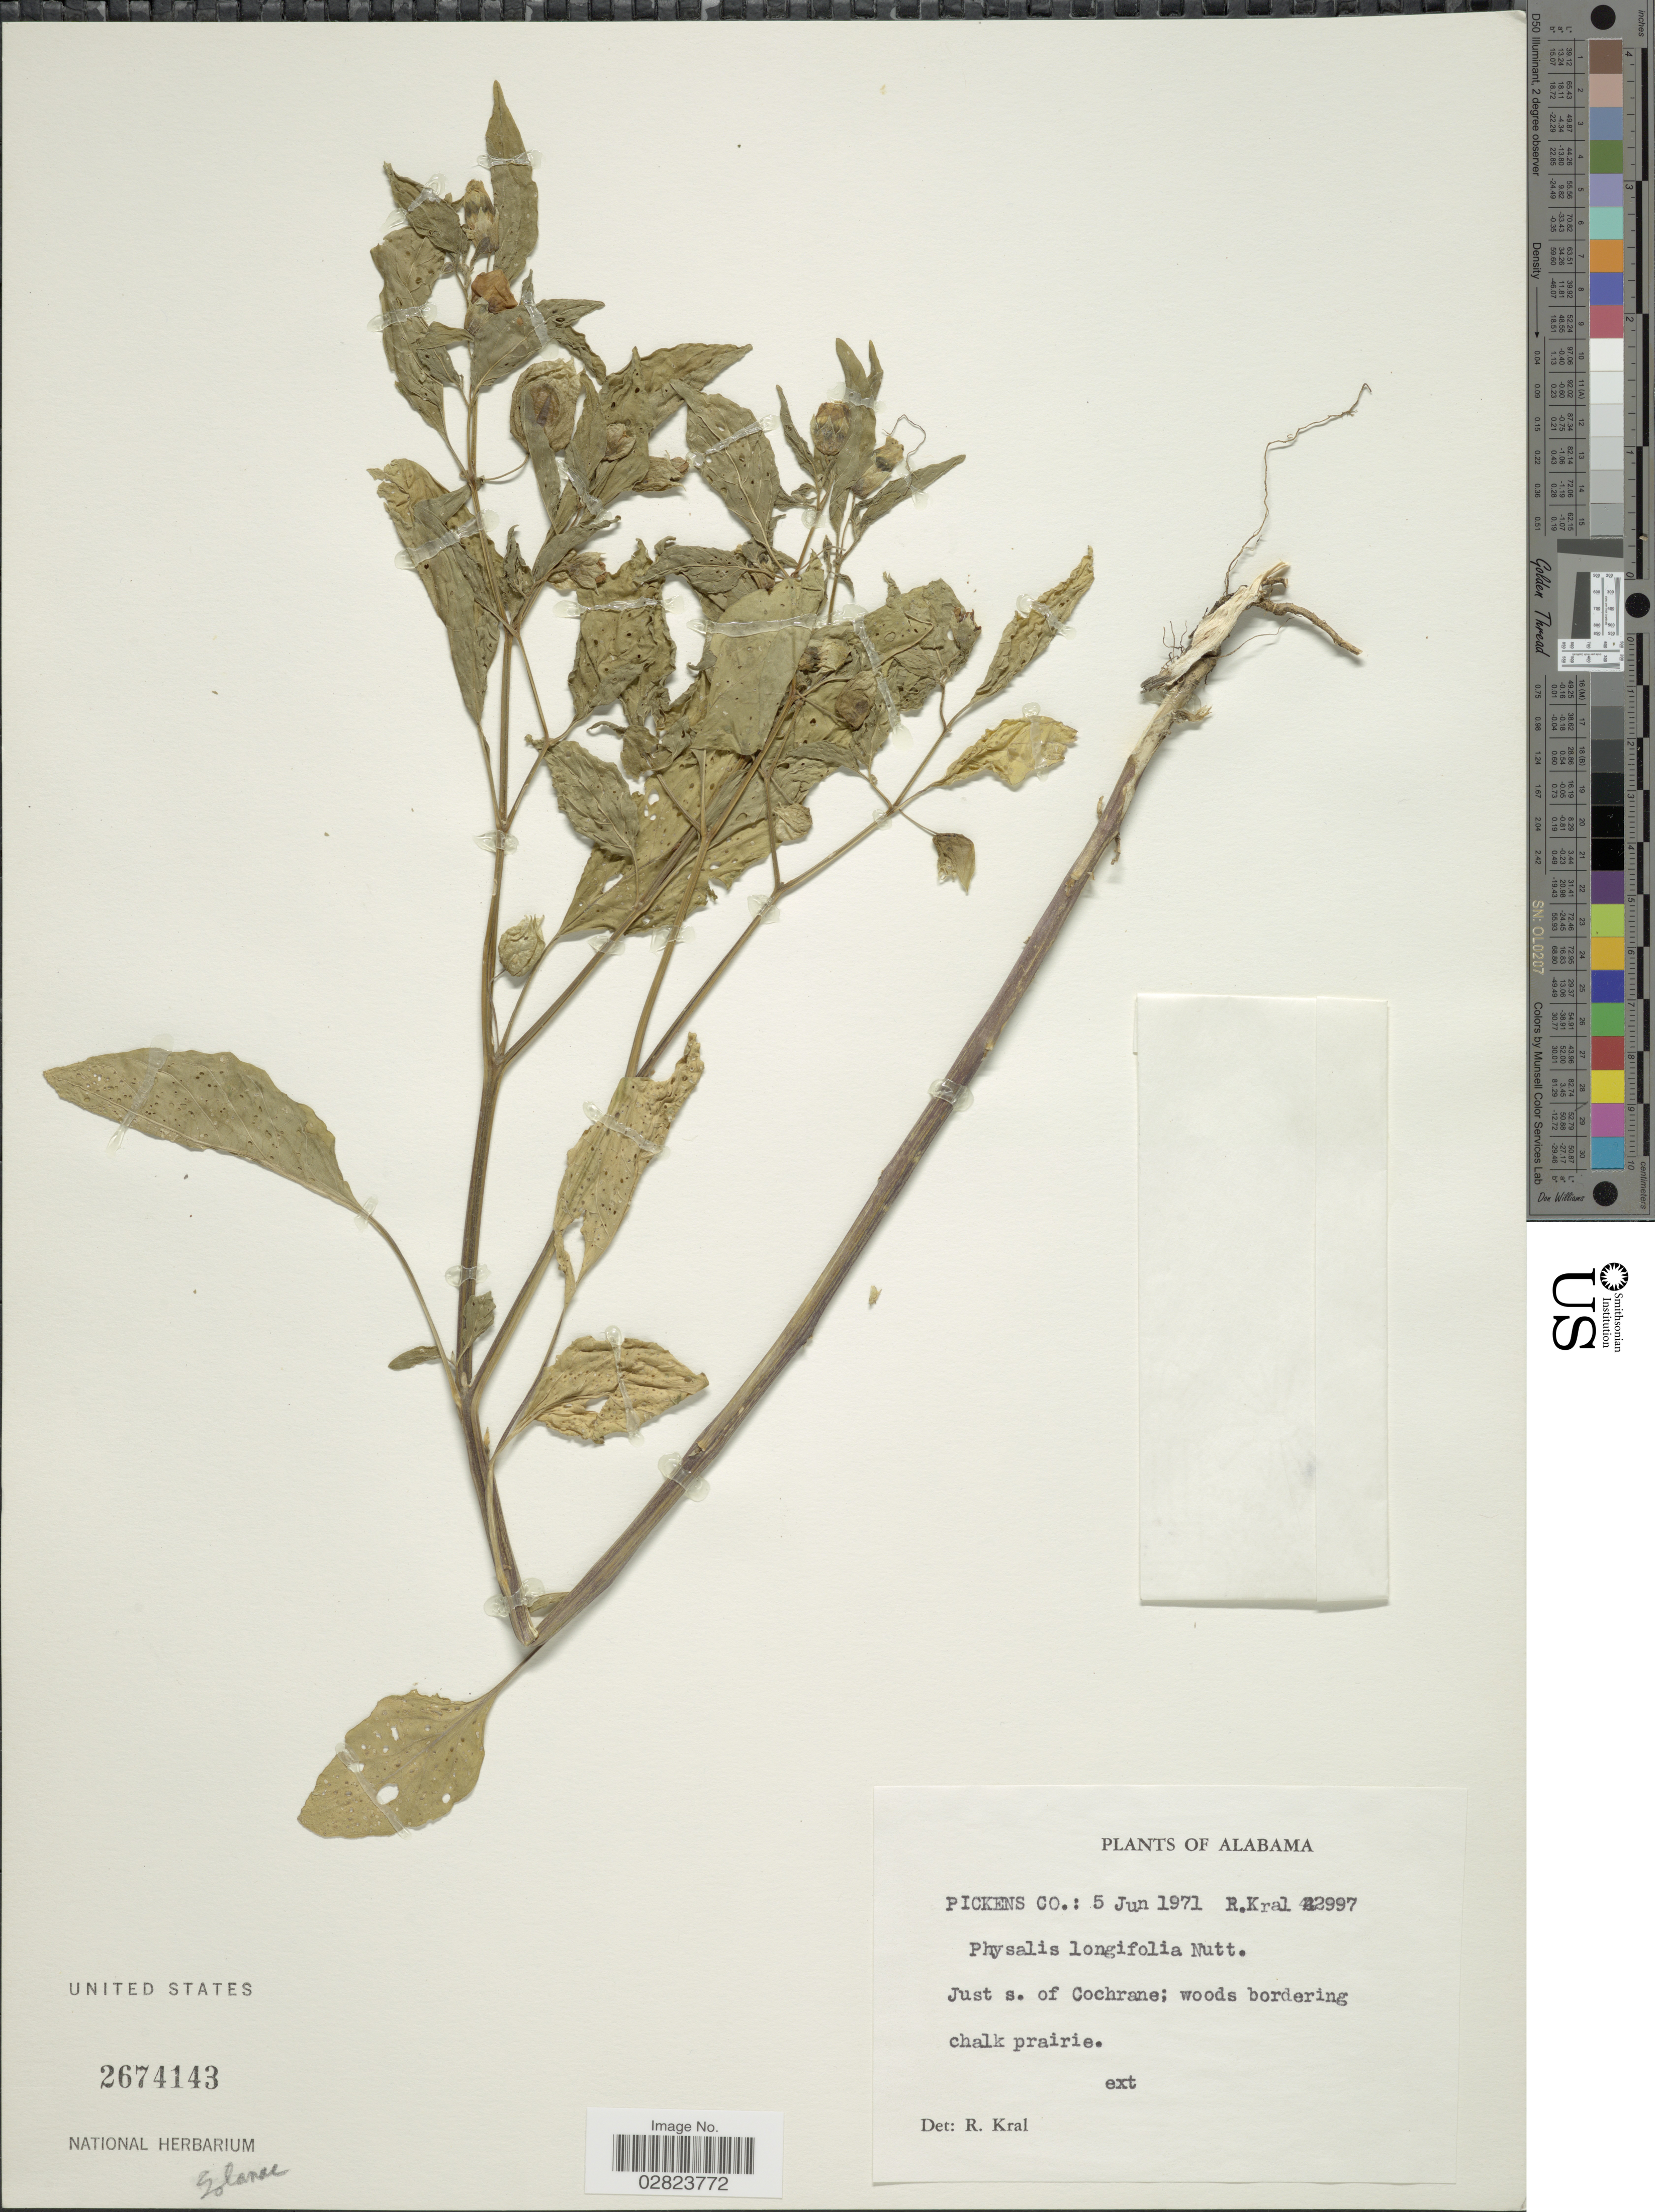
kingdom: Plantae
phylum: Tracheophyta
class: Magnoliopsida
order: Solanales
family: Solanaceae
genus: Physalis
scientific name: Physalis longifolia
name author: Nutt.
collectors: R. Kral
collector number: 42997*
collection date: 1971-06-05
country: United States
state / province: Alabama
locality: Pickens Co. Just s. of Cochrane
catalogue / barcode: US 2674143